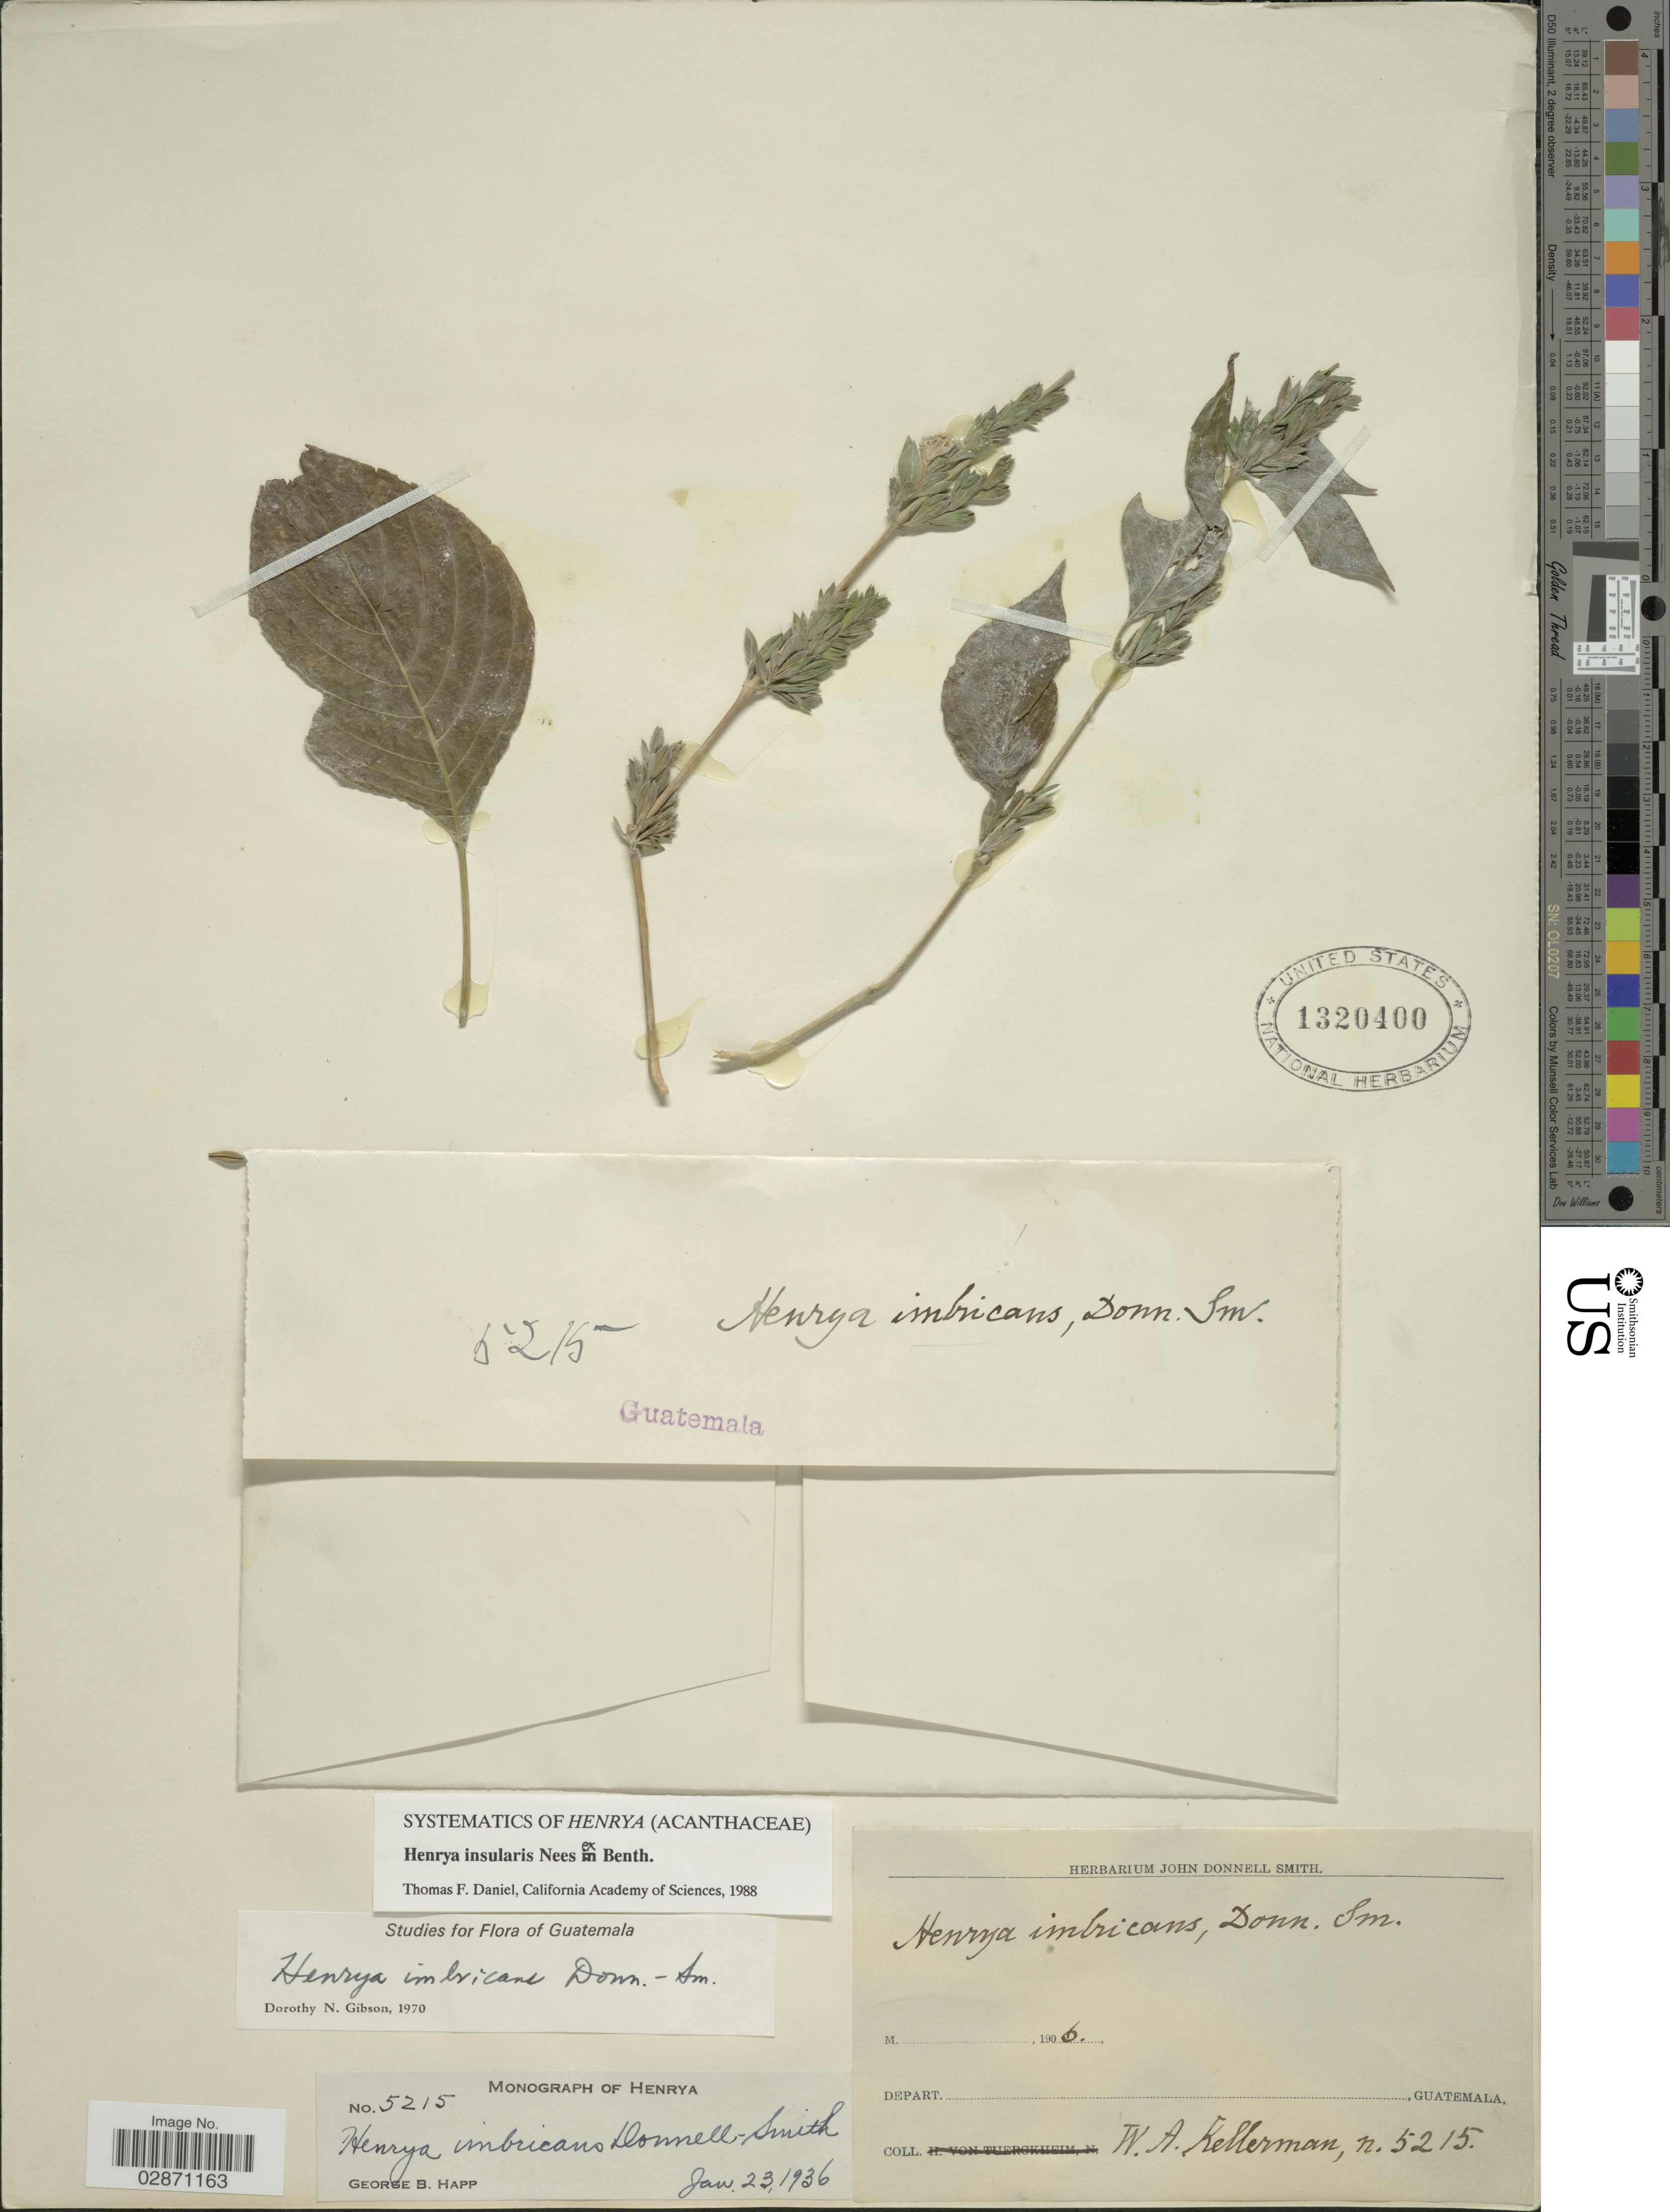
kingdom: Plantae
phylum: Tracheophyta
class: Magnoliopsida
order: Lamiales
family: Acanthaceae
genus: Henrya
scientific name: Henrya insularis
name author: Nees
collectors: W. Kellerman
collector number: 5215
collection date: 1906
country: Guatemala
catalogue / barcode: US 1320400